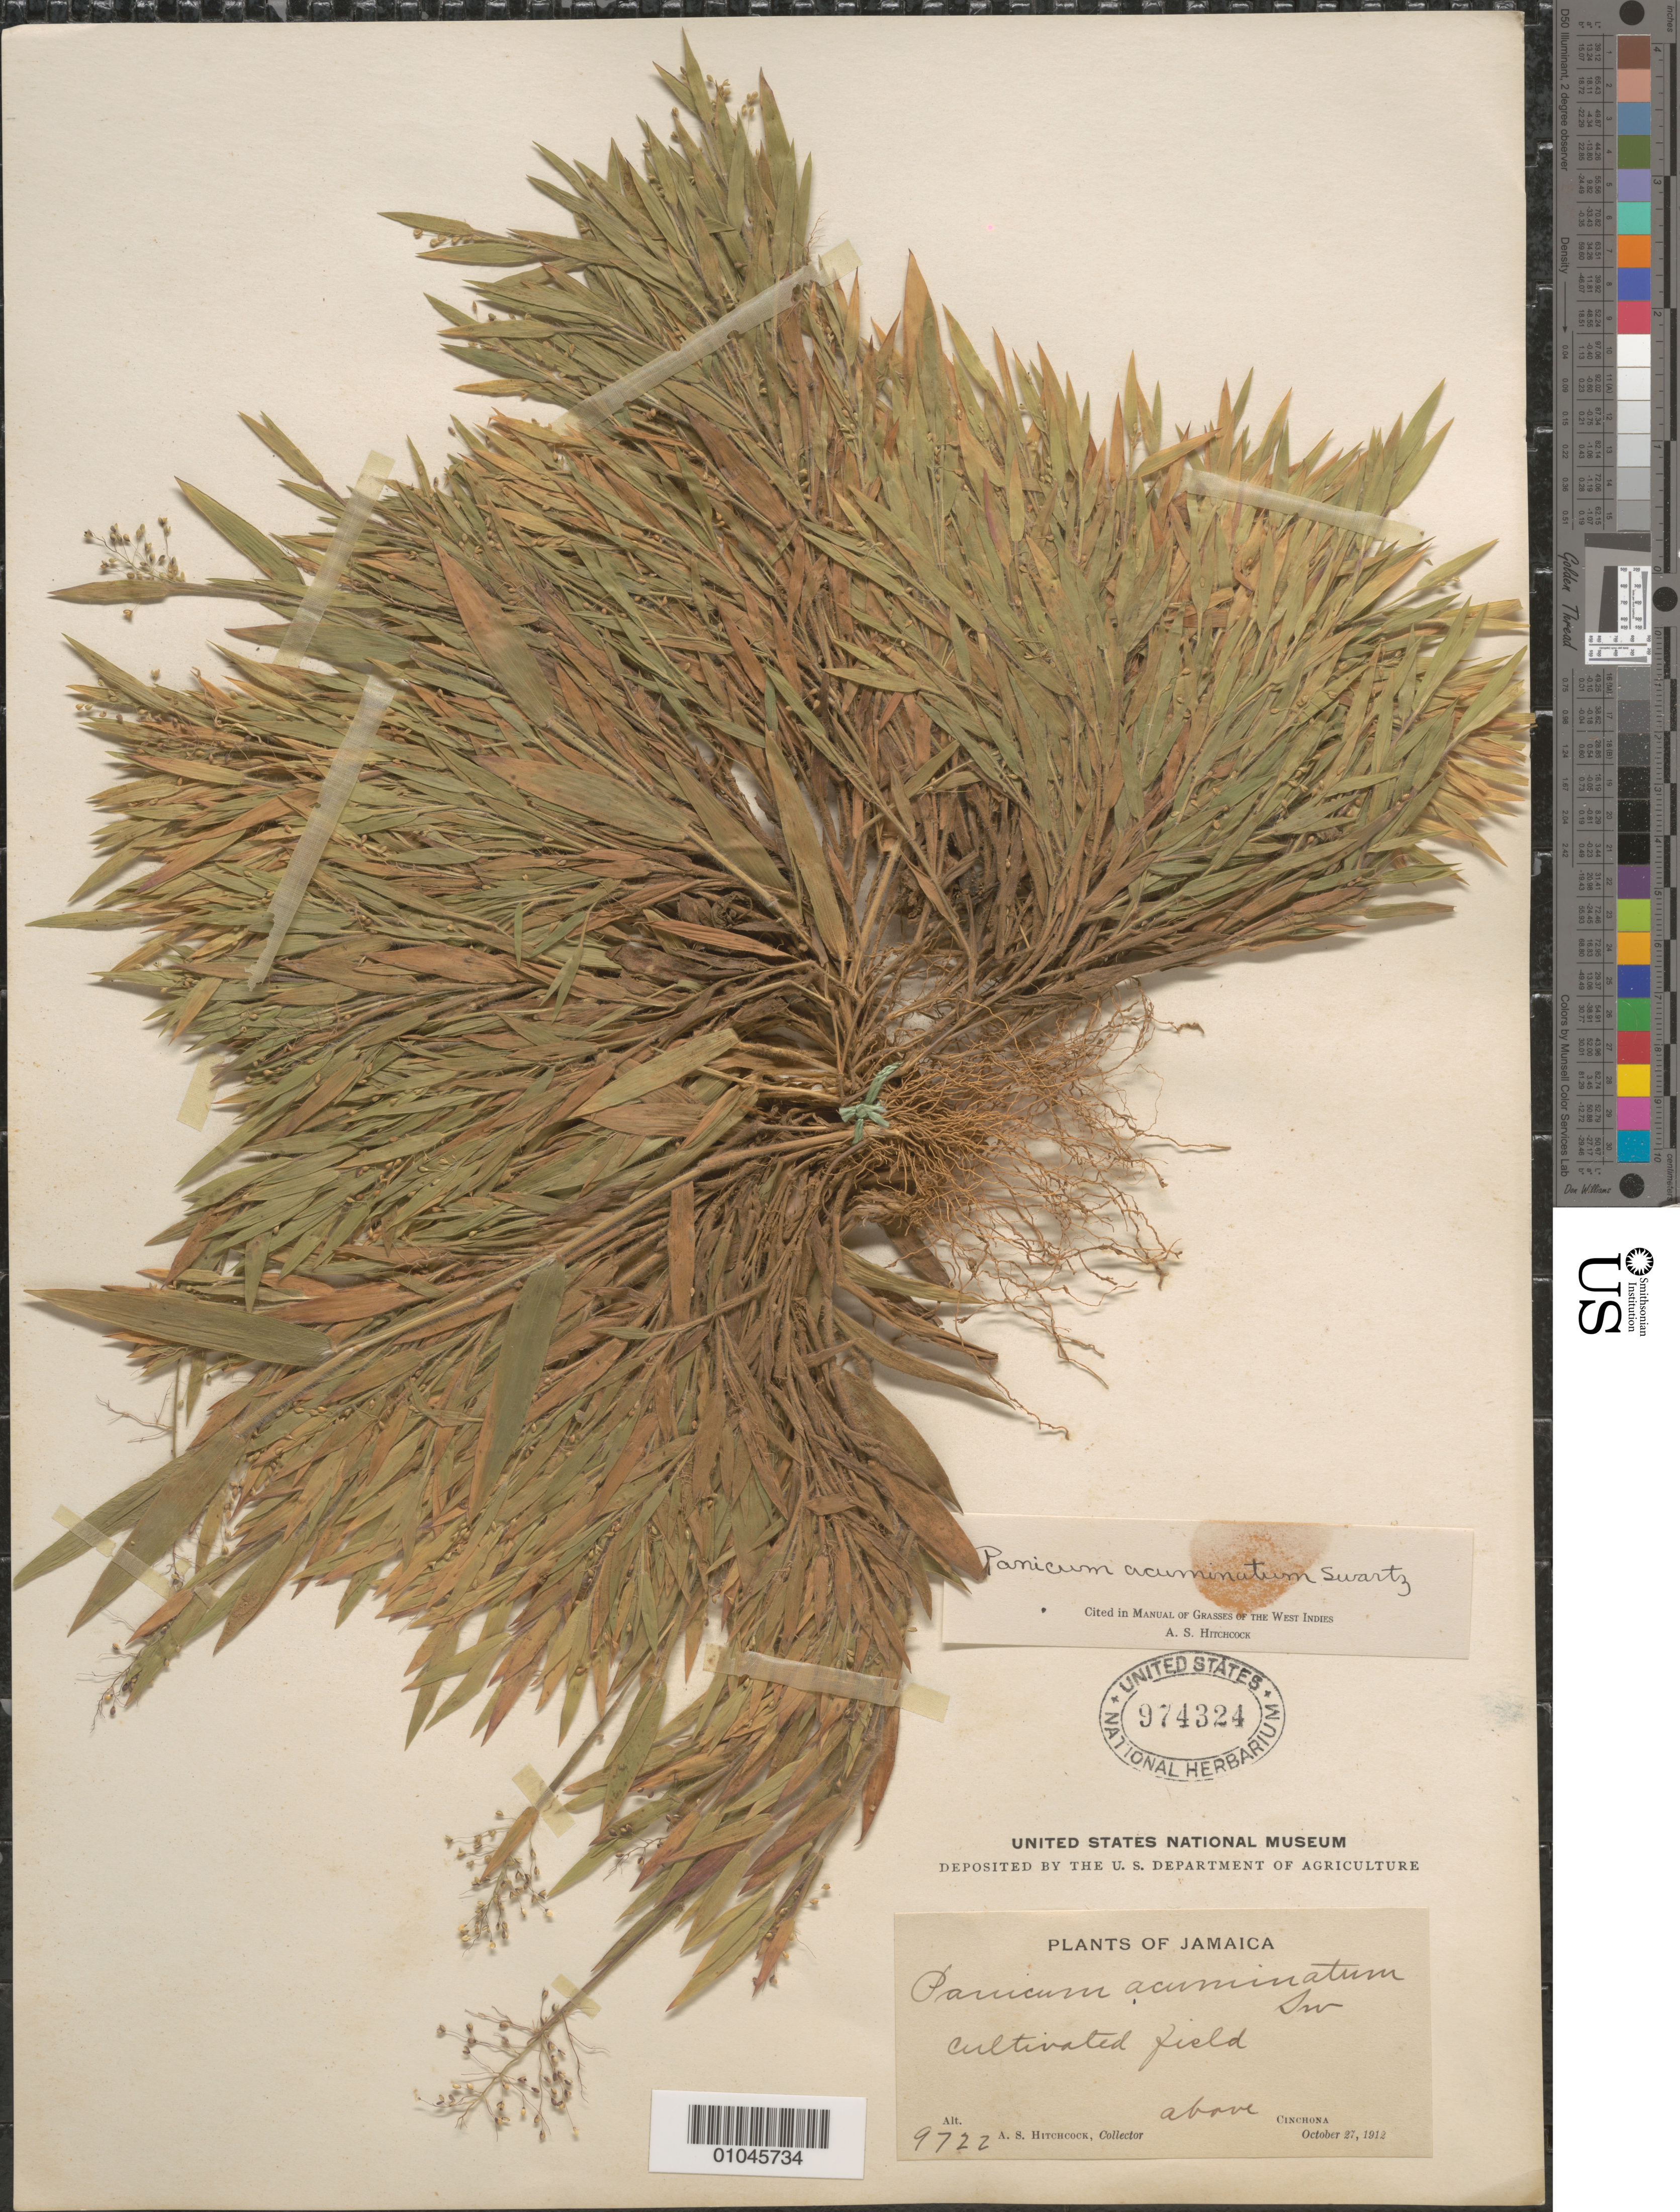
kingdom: Plantae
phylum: Tracheophyta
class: Liliopsida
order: Poales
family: Poaceae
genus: Panicum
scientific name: Panicum aciculare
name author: Desv. ex Poir.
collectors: A. S. Hitchcock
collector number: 9722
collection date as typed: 27 Oct 1912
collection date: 1912-10-27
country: Jamaica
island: Jamaica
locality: Cultivated field above Cinchona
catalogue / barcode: US 974324